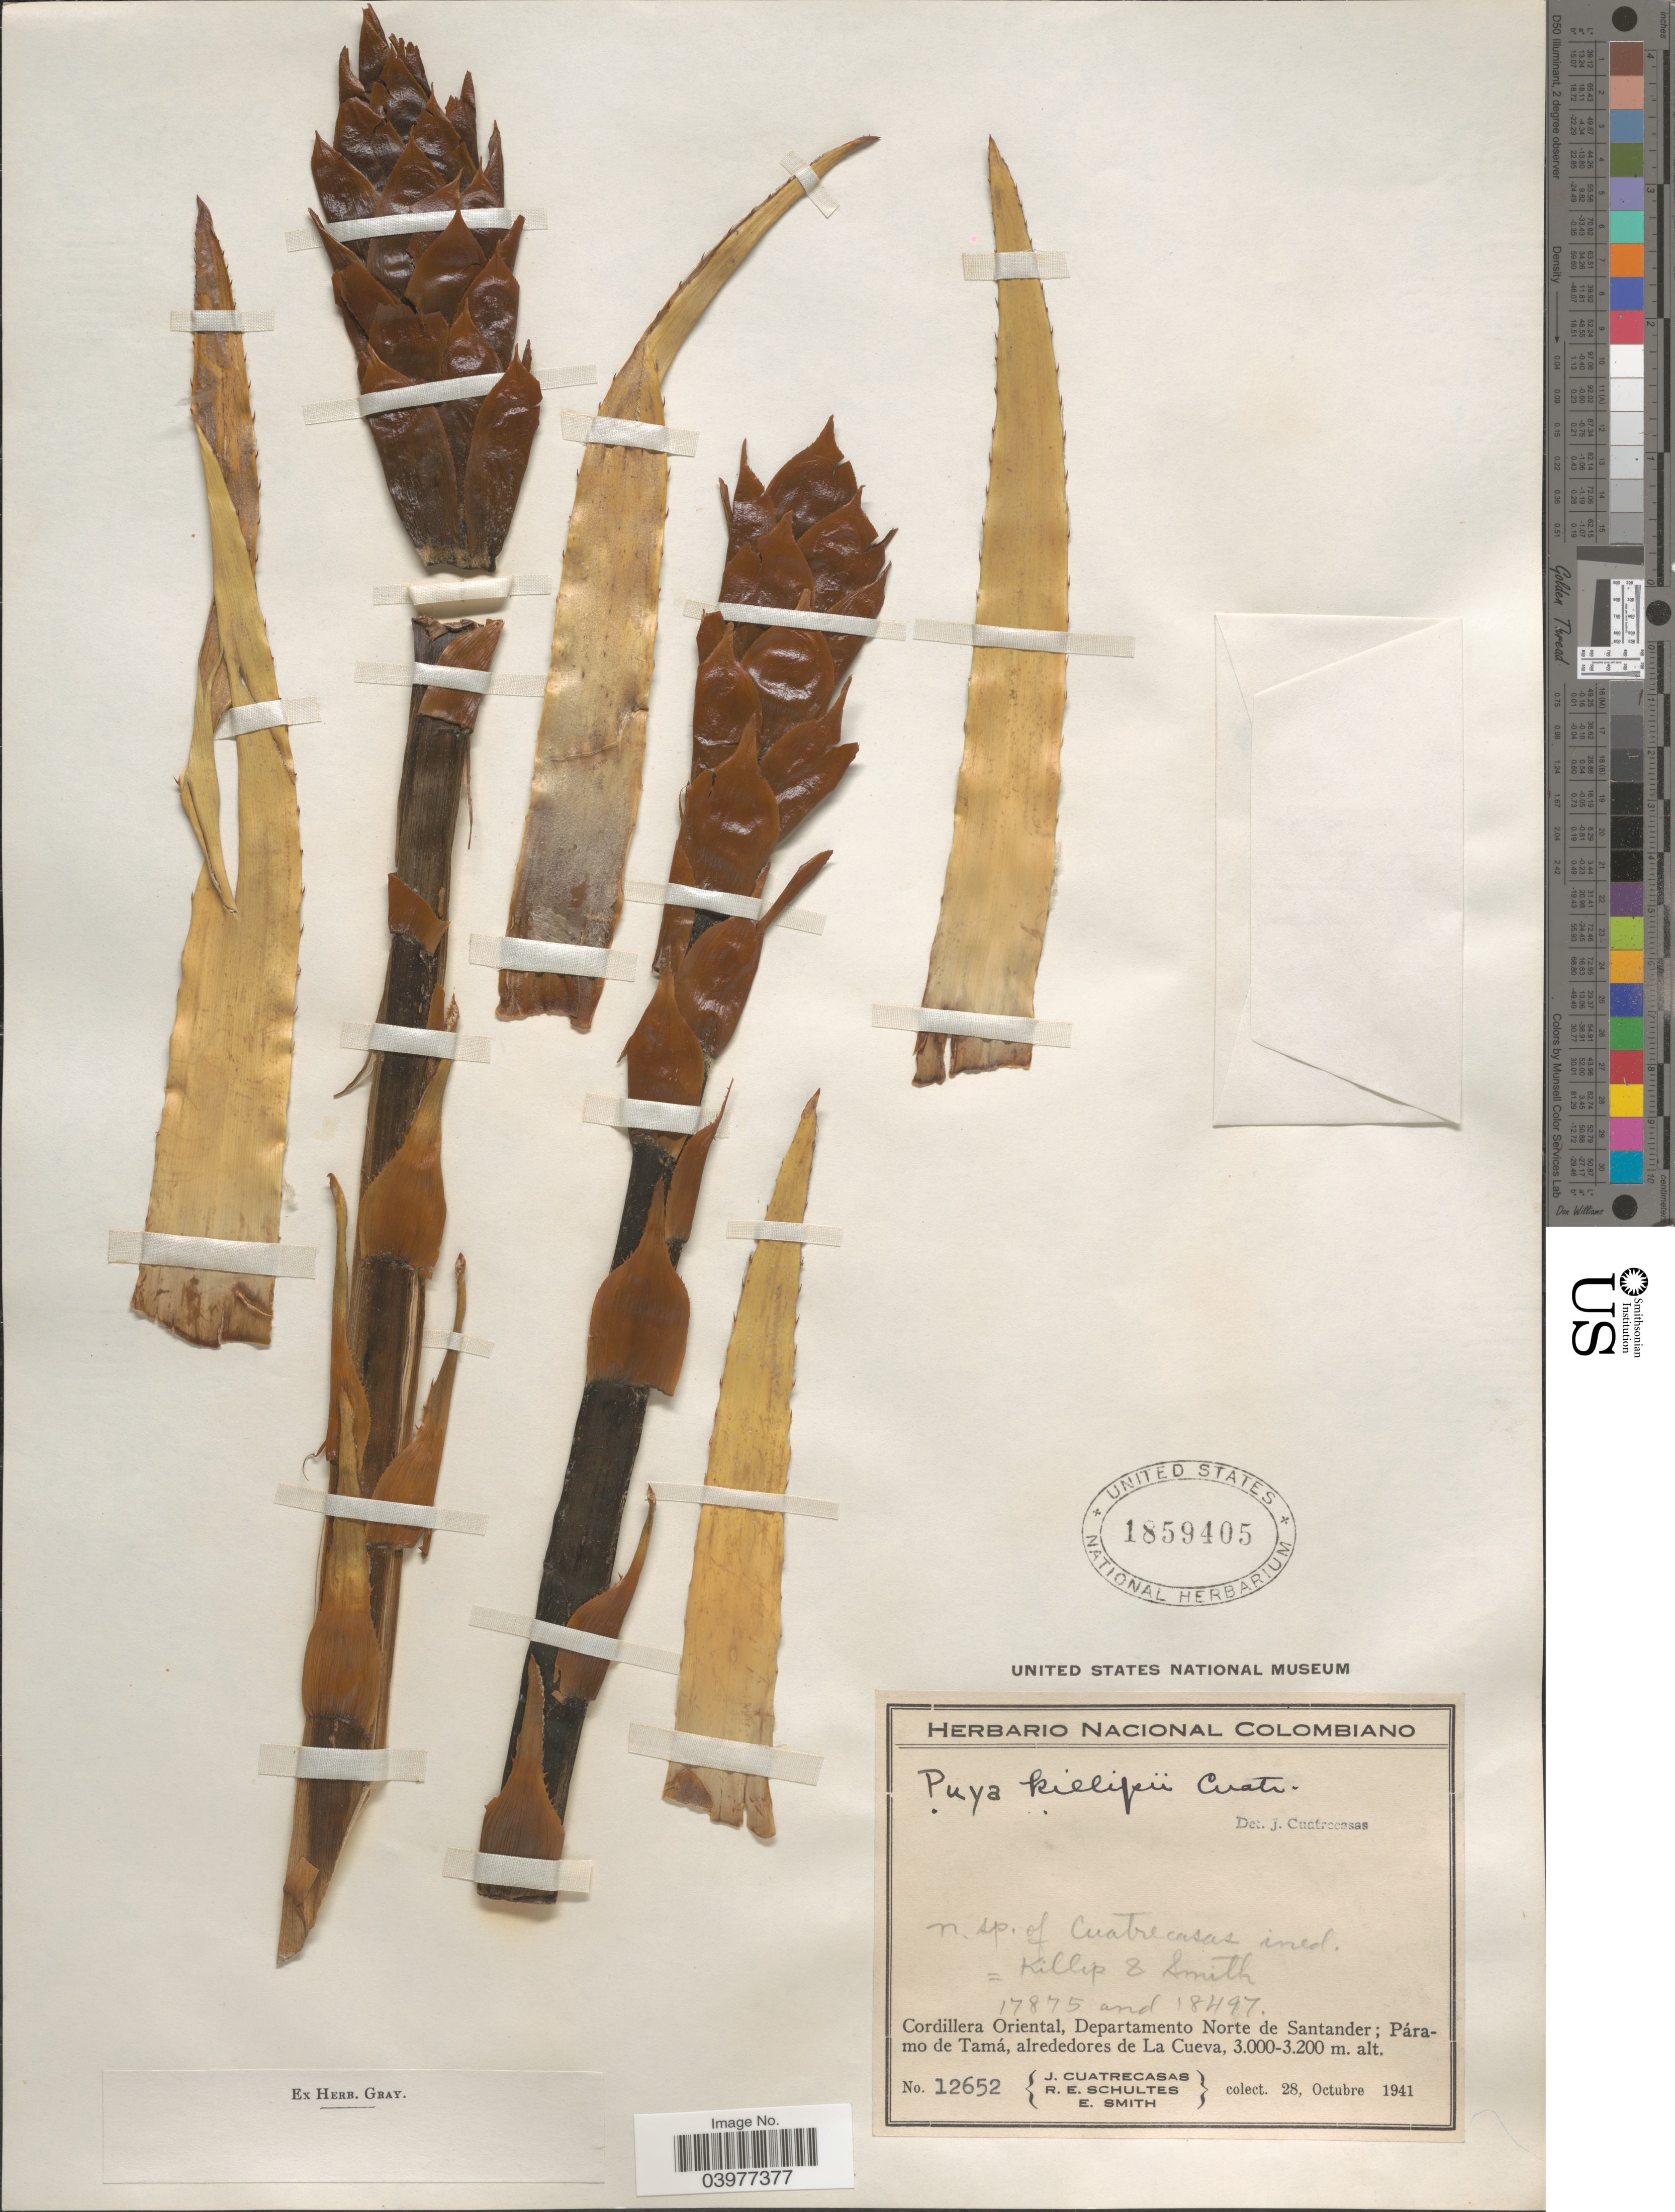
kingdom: Plantae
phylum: Tracheophyta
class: Liliopsida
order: Poales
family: Bromeliaceae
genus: Puya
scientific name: Puya killipii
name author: Cuatrec.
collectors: J. Cuatrecasas, R. E. Schultes & E. Smith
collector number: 12652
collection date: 1941-10-28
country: Colombia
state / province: Norte de Santander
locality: Cordillera Oriental, Departamento Norte de Santander; Páramo de Tamá, alrededores de La Cueva.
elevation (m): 3000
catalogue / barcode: US 1859405